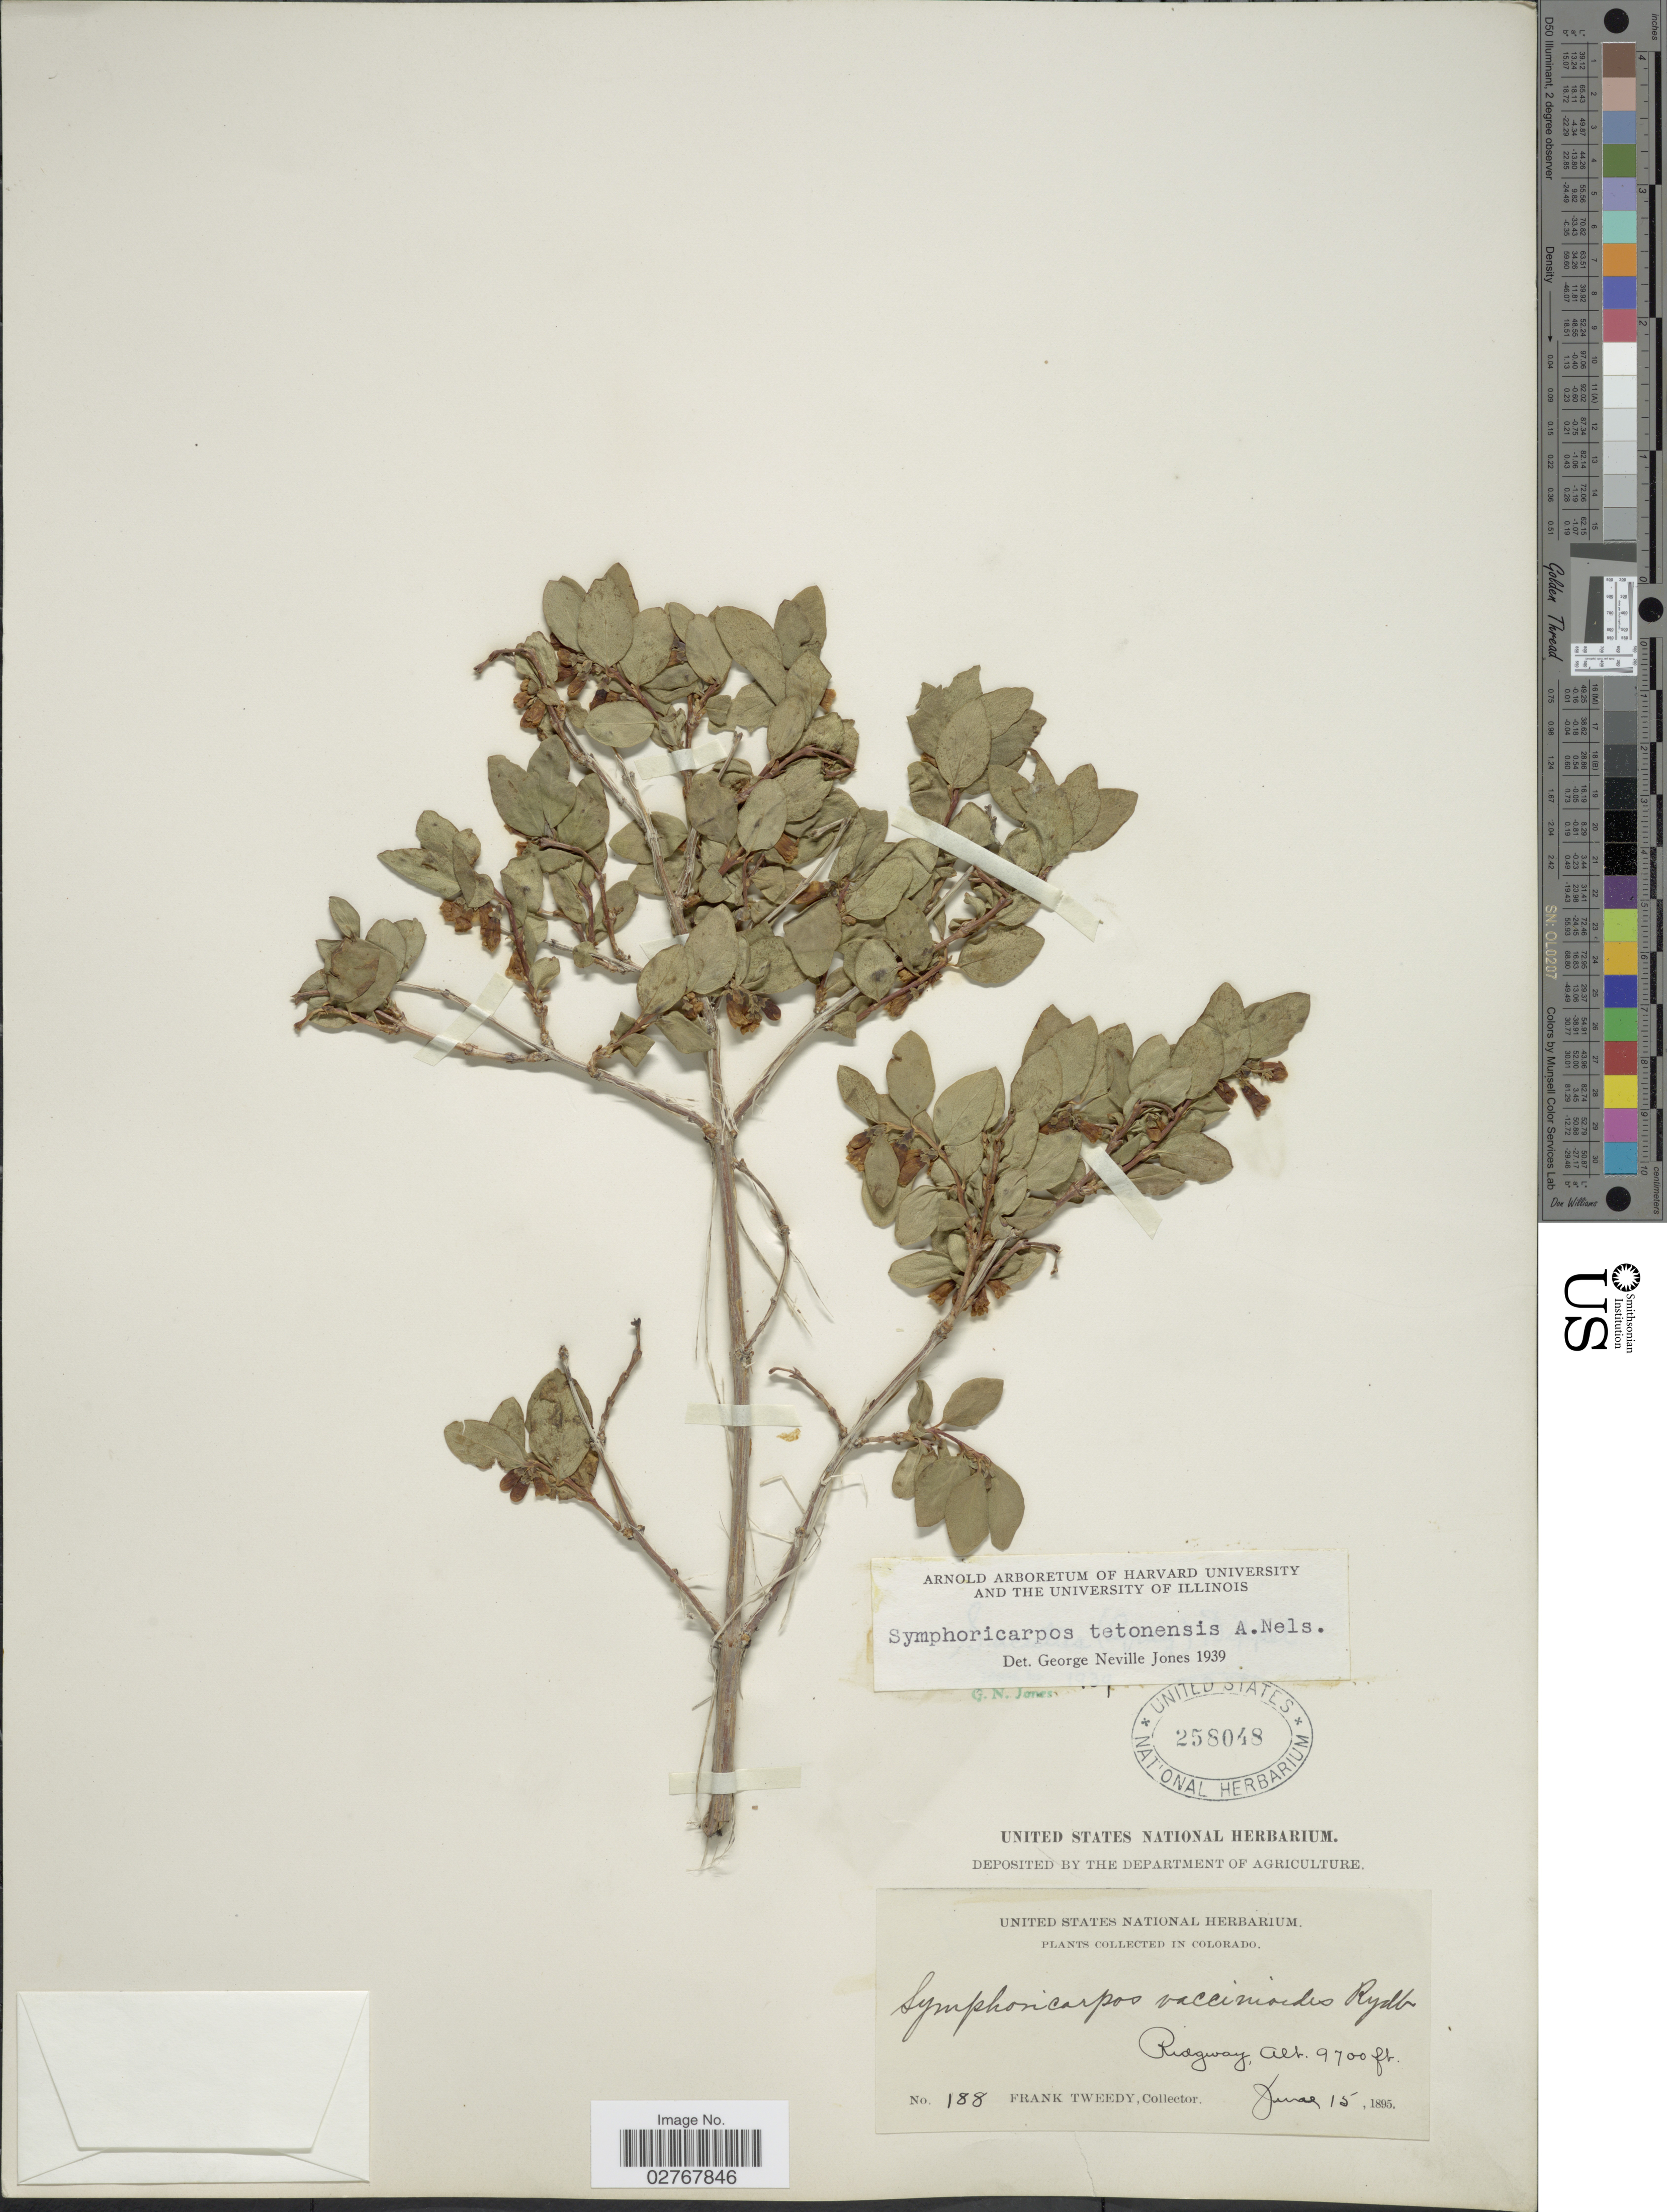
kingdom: Plantae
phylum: Tracheophyta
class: Magnoliopsida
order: Dipsacales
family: Caprifoliaceae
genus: Symphoricarpos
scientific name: Symphoricarpos tetonensis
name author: A. Nelson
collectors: F. Tweedy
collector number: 188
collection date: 1895-06-15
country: United States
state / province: Colorado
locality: Ridgway.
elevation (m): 2957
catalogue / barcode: US 258048